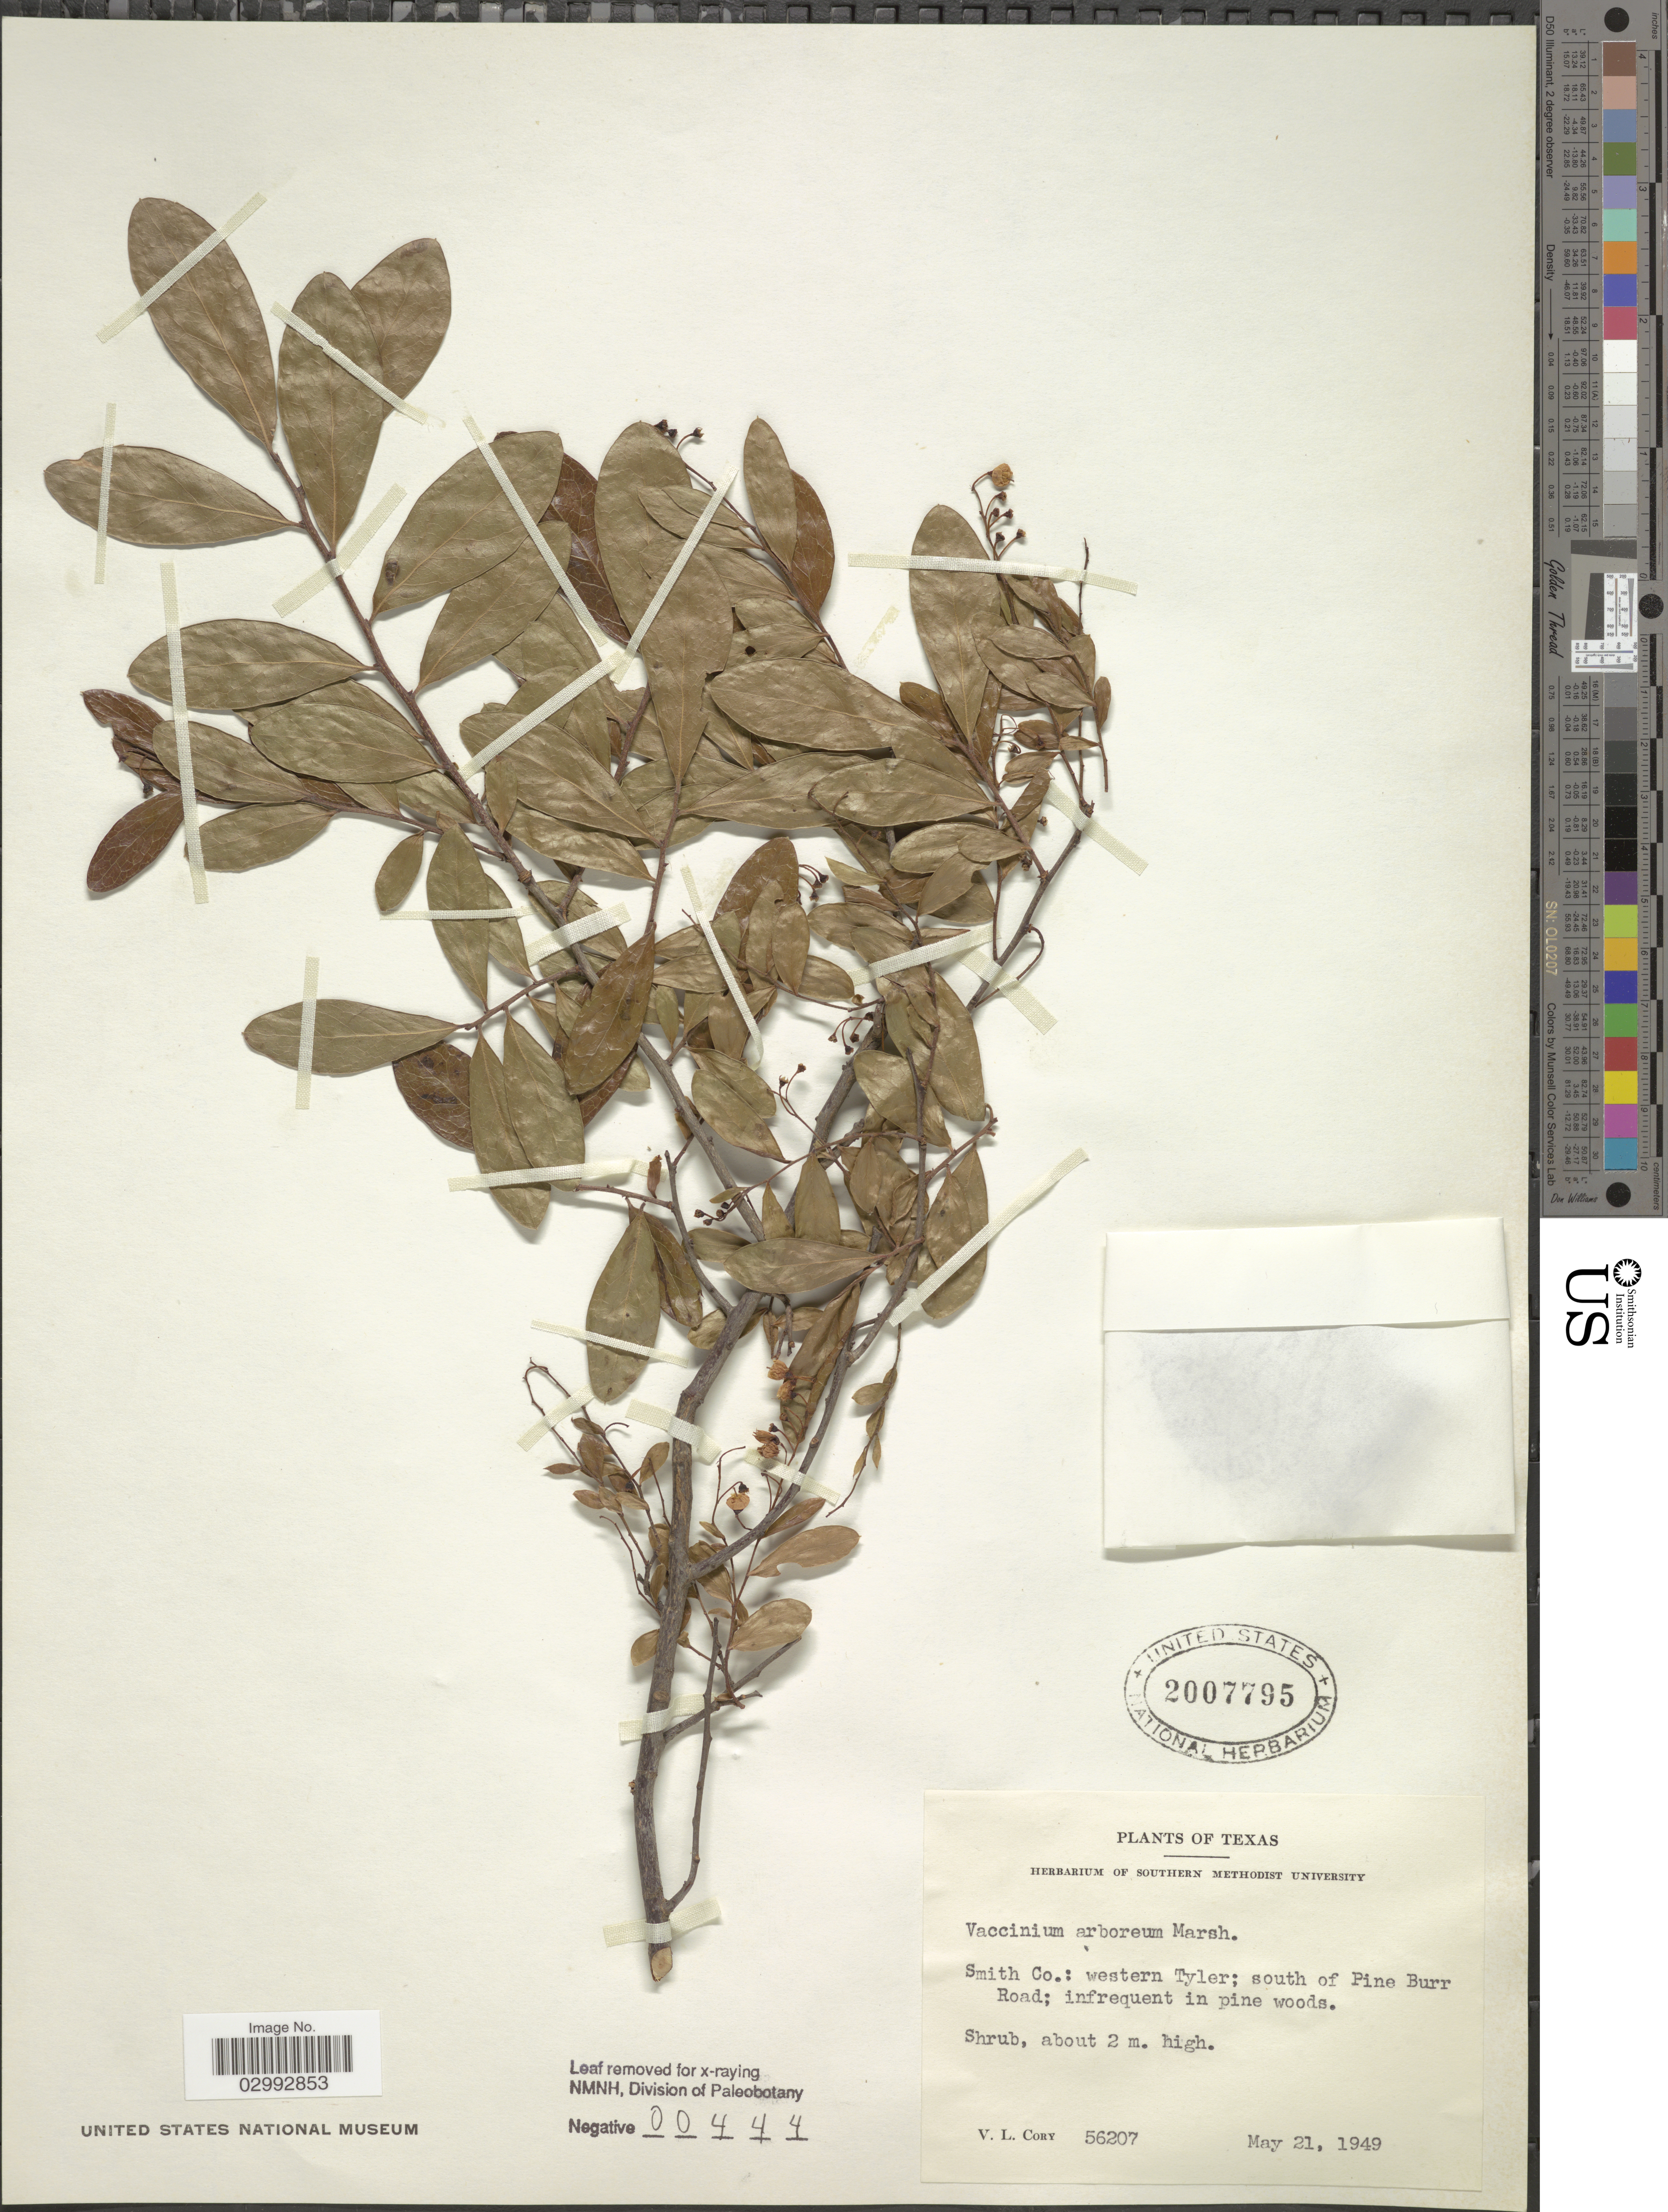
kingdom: Plantae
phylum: Tracheophyta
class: Magnoliopsida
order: Ericales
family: Ericaceae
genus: Batodendron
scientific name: Batodendron arboreum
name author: Nutt.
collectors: V. Cory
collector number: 56207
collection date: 1949-05-21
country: United States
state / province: Texas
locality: Smith Co.: western Tyler; south of Pine Burr Road.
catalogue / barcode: US 2007795